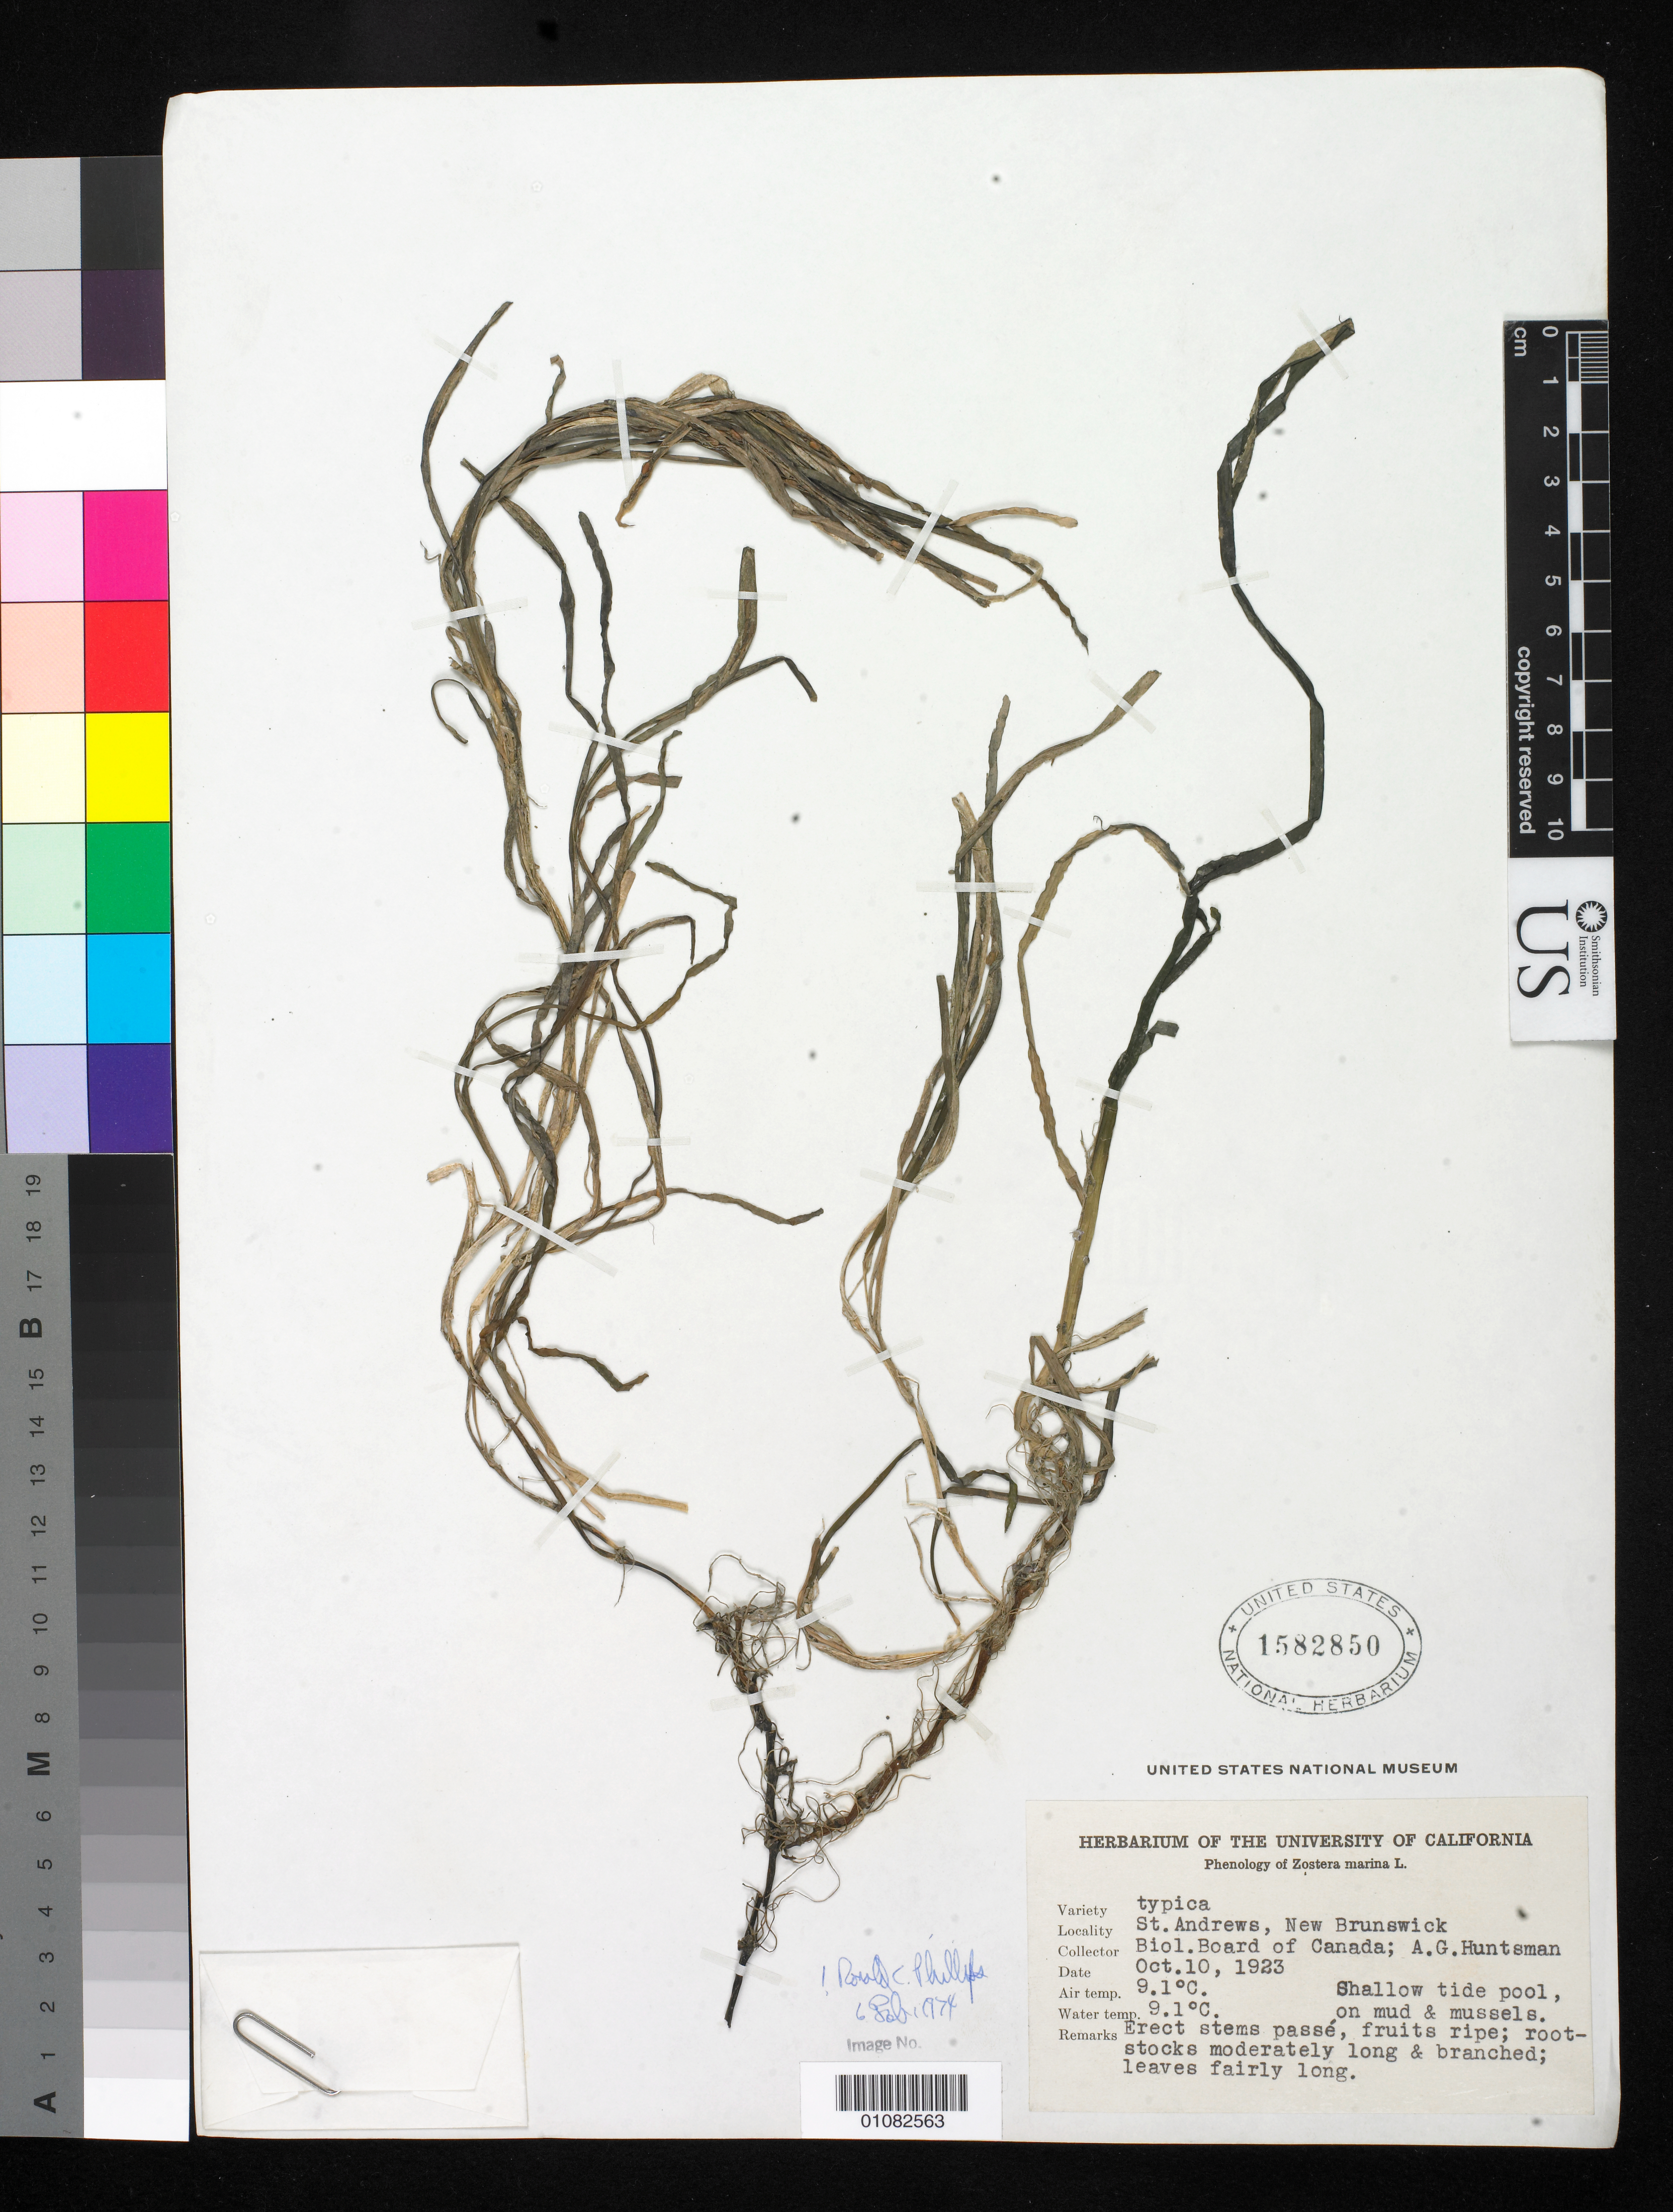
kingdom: Plantae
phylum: Tracheophyta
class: Liliopsida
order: Alismatales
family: Zosteraceae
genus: Zostera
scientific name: Zostera marina var. marina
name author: L.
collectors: Biology Board of Canada & A. Huntsman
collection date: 1923-10-10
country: Canada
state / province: New Brunswick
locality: St. Andrews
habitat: air temp. and water temp.: 9.1 degrees C; Shallow tide pool, on mud and mussels.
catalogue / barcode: US 1582850